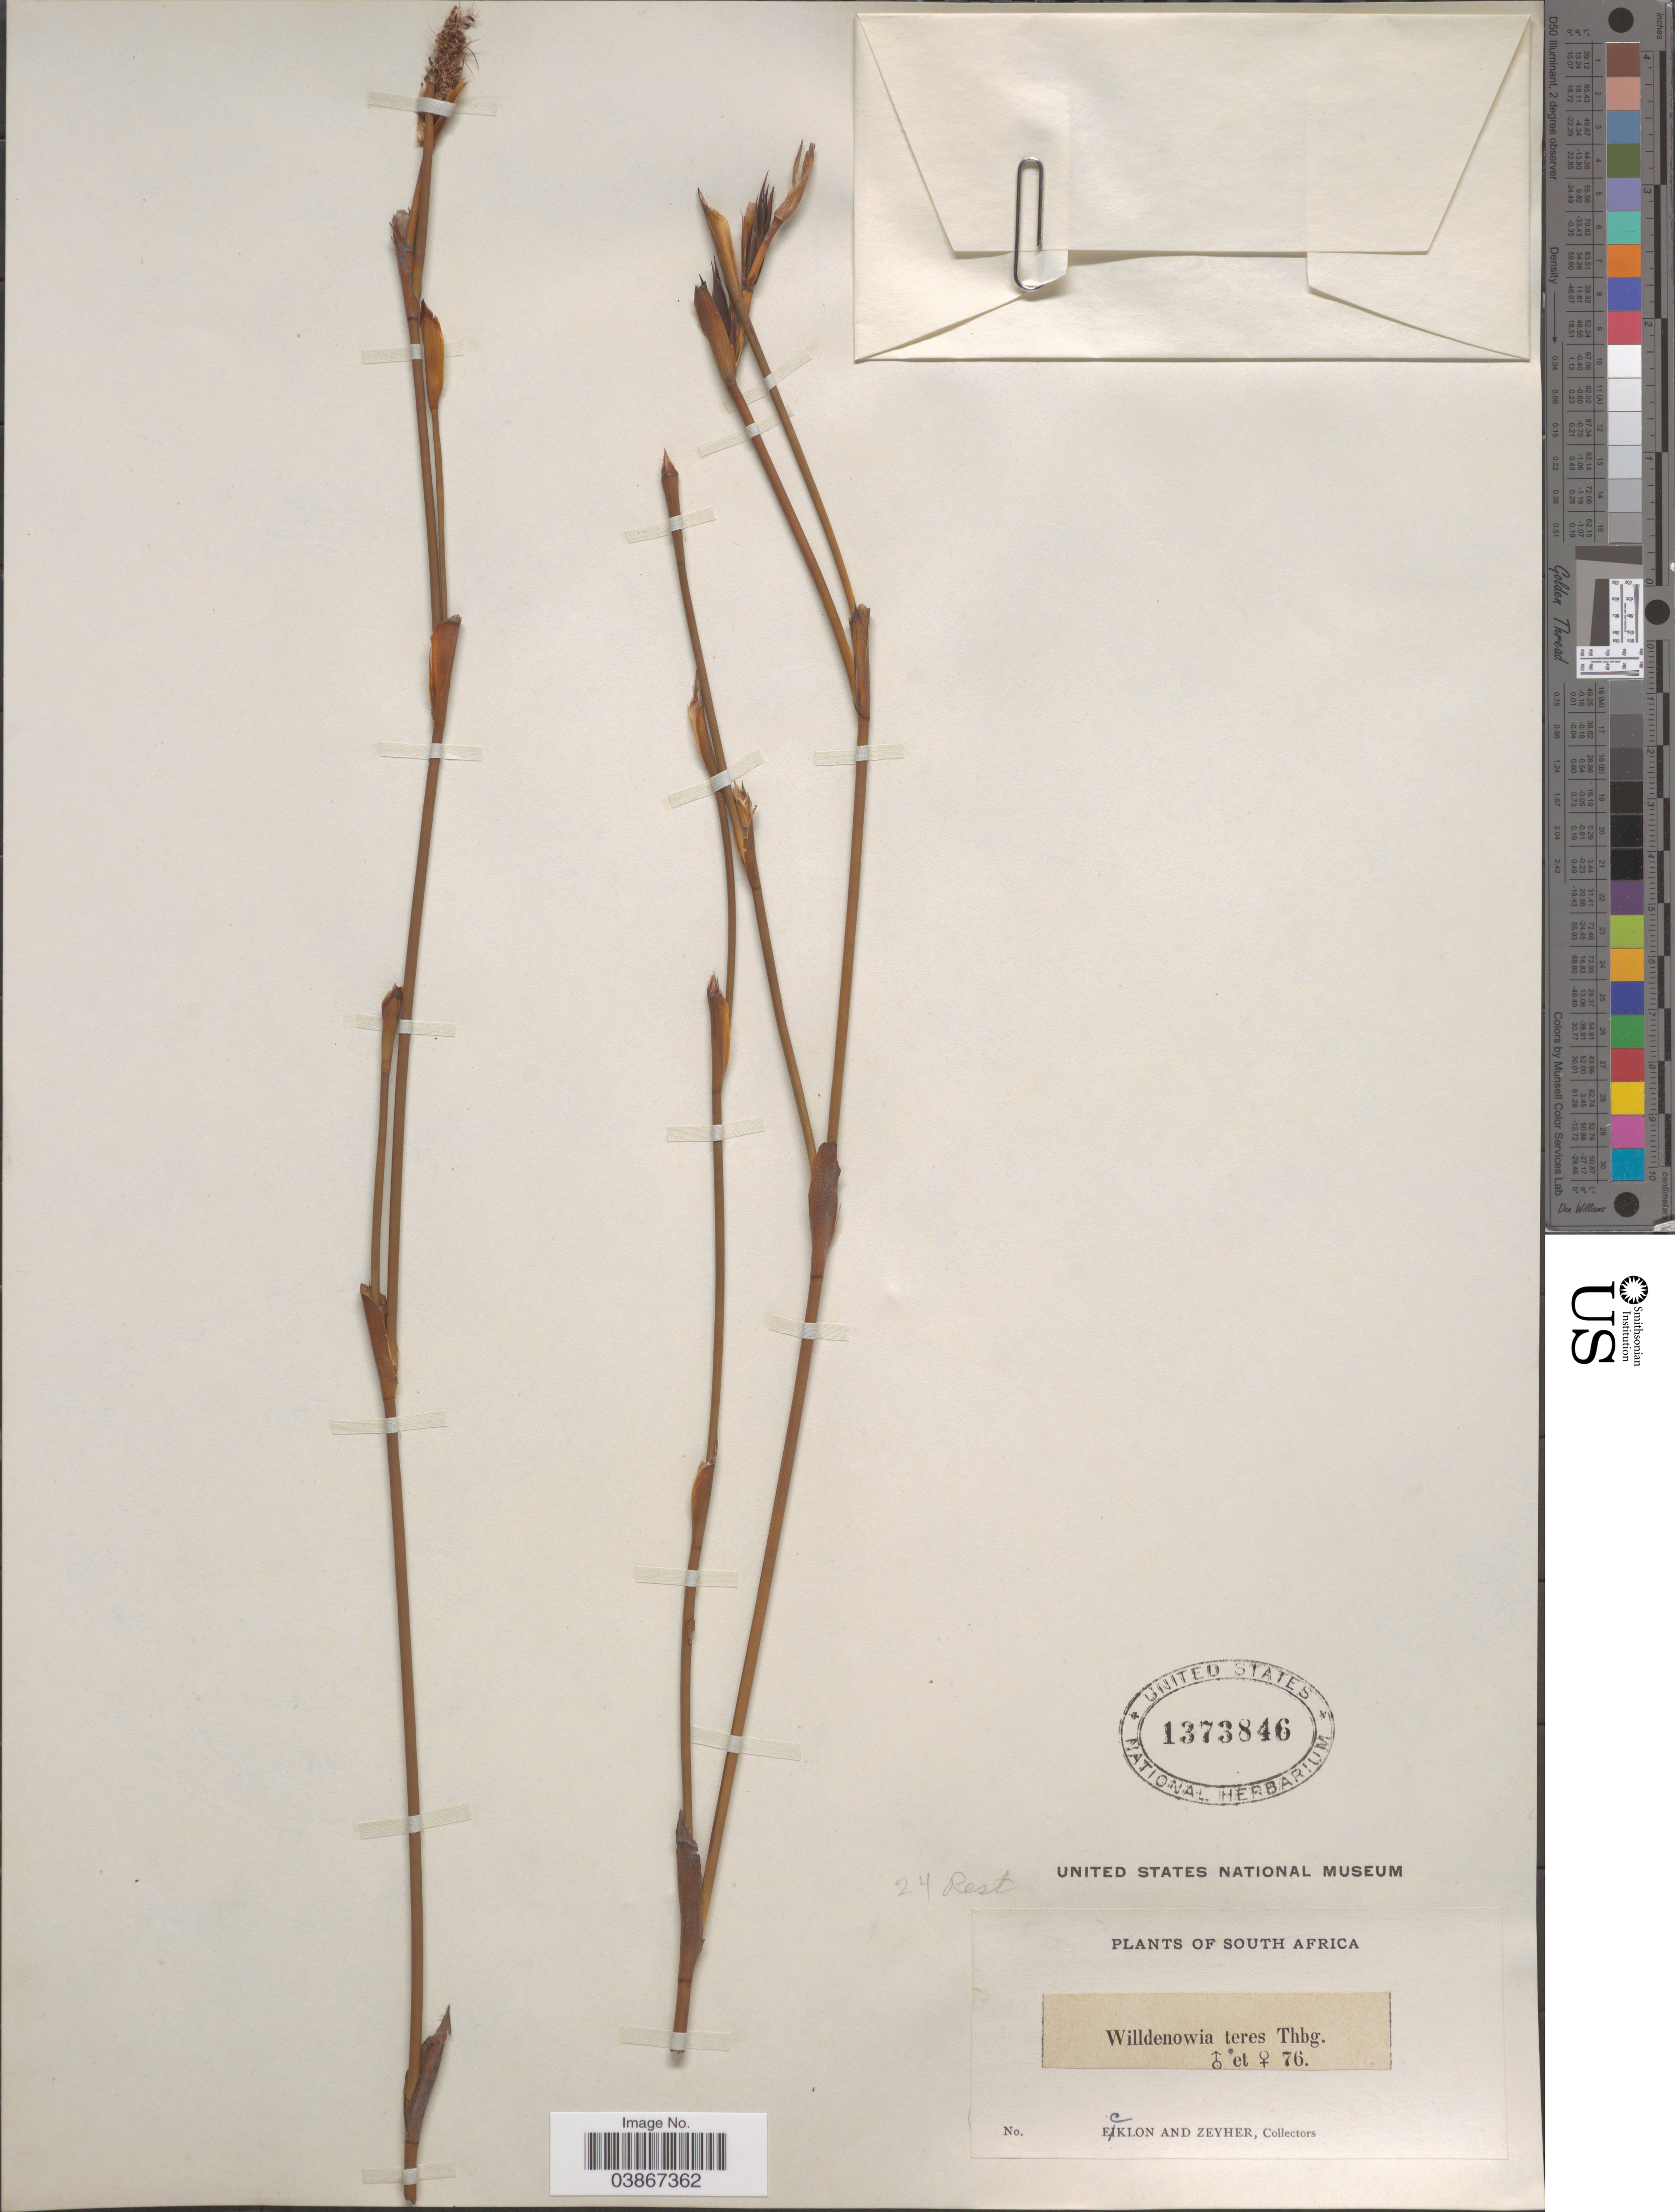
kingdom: Plantae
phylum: Tracheophyta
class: Liliopsida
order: Poales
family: Restionaceae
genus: Willdenowia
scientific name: Willdenowia teres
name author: Thunb.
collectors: -. Ecklon & -. Zeyher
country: South Africa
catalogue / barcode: US 1373846